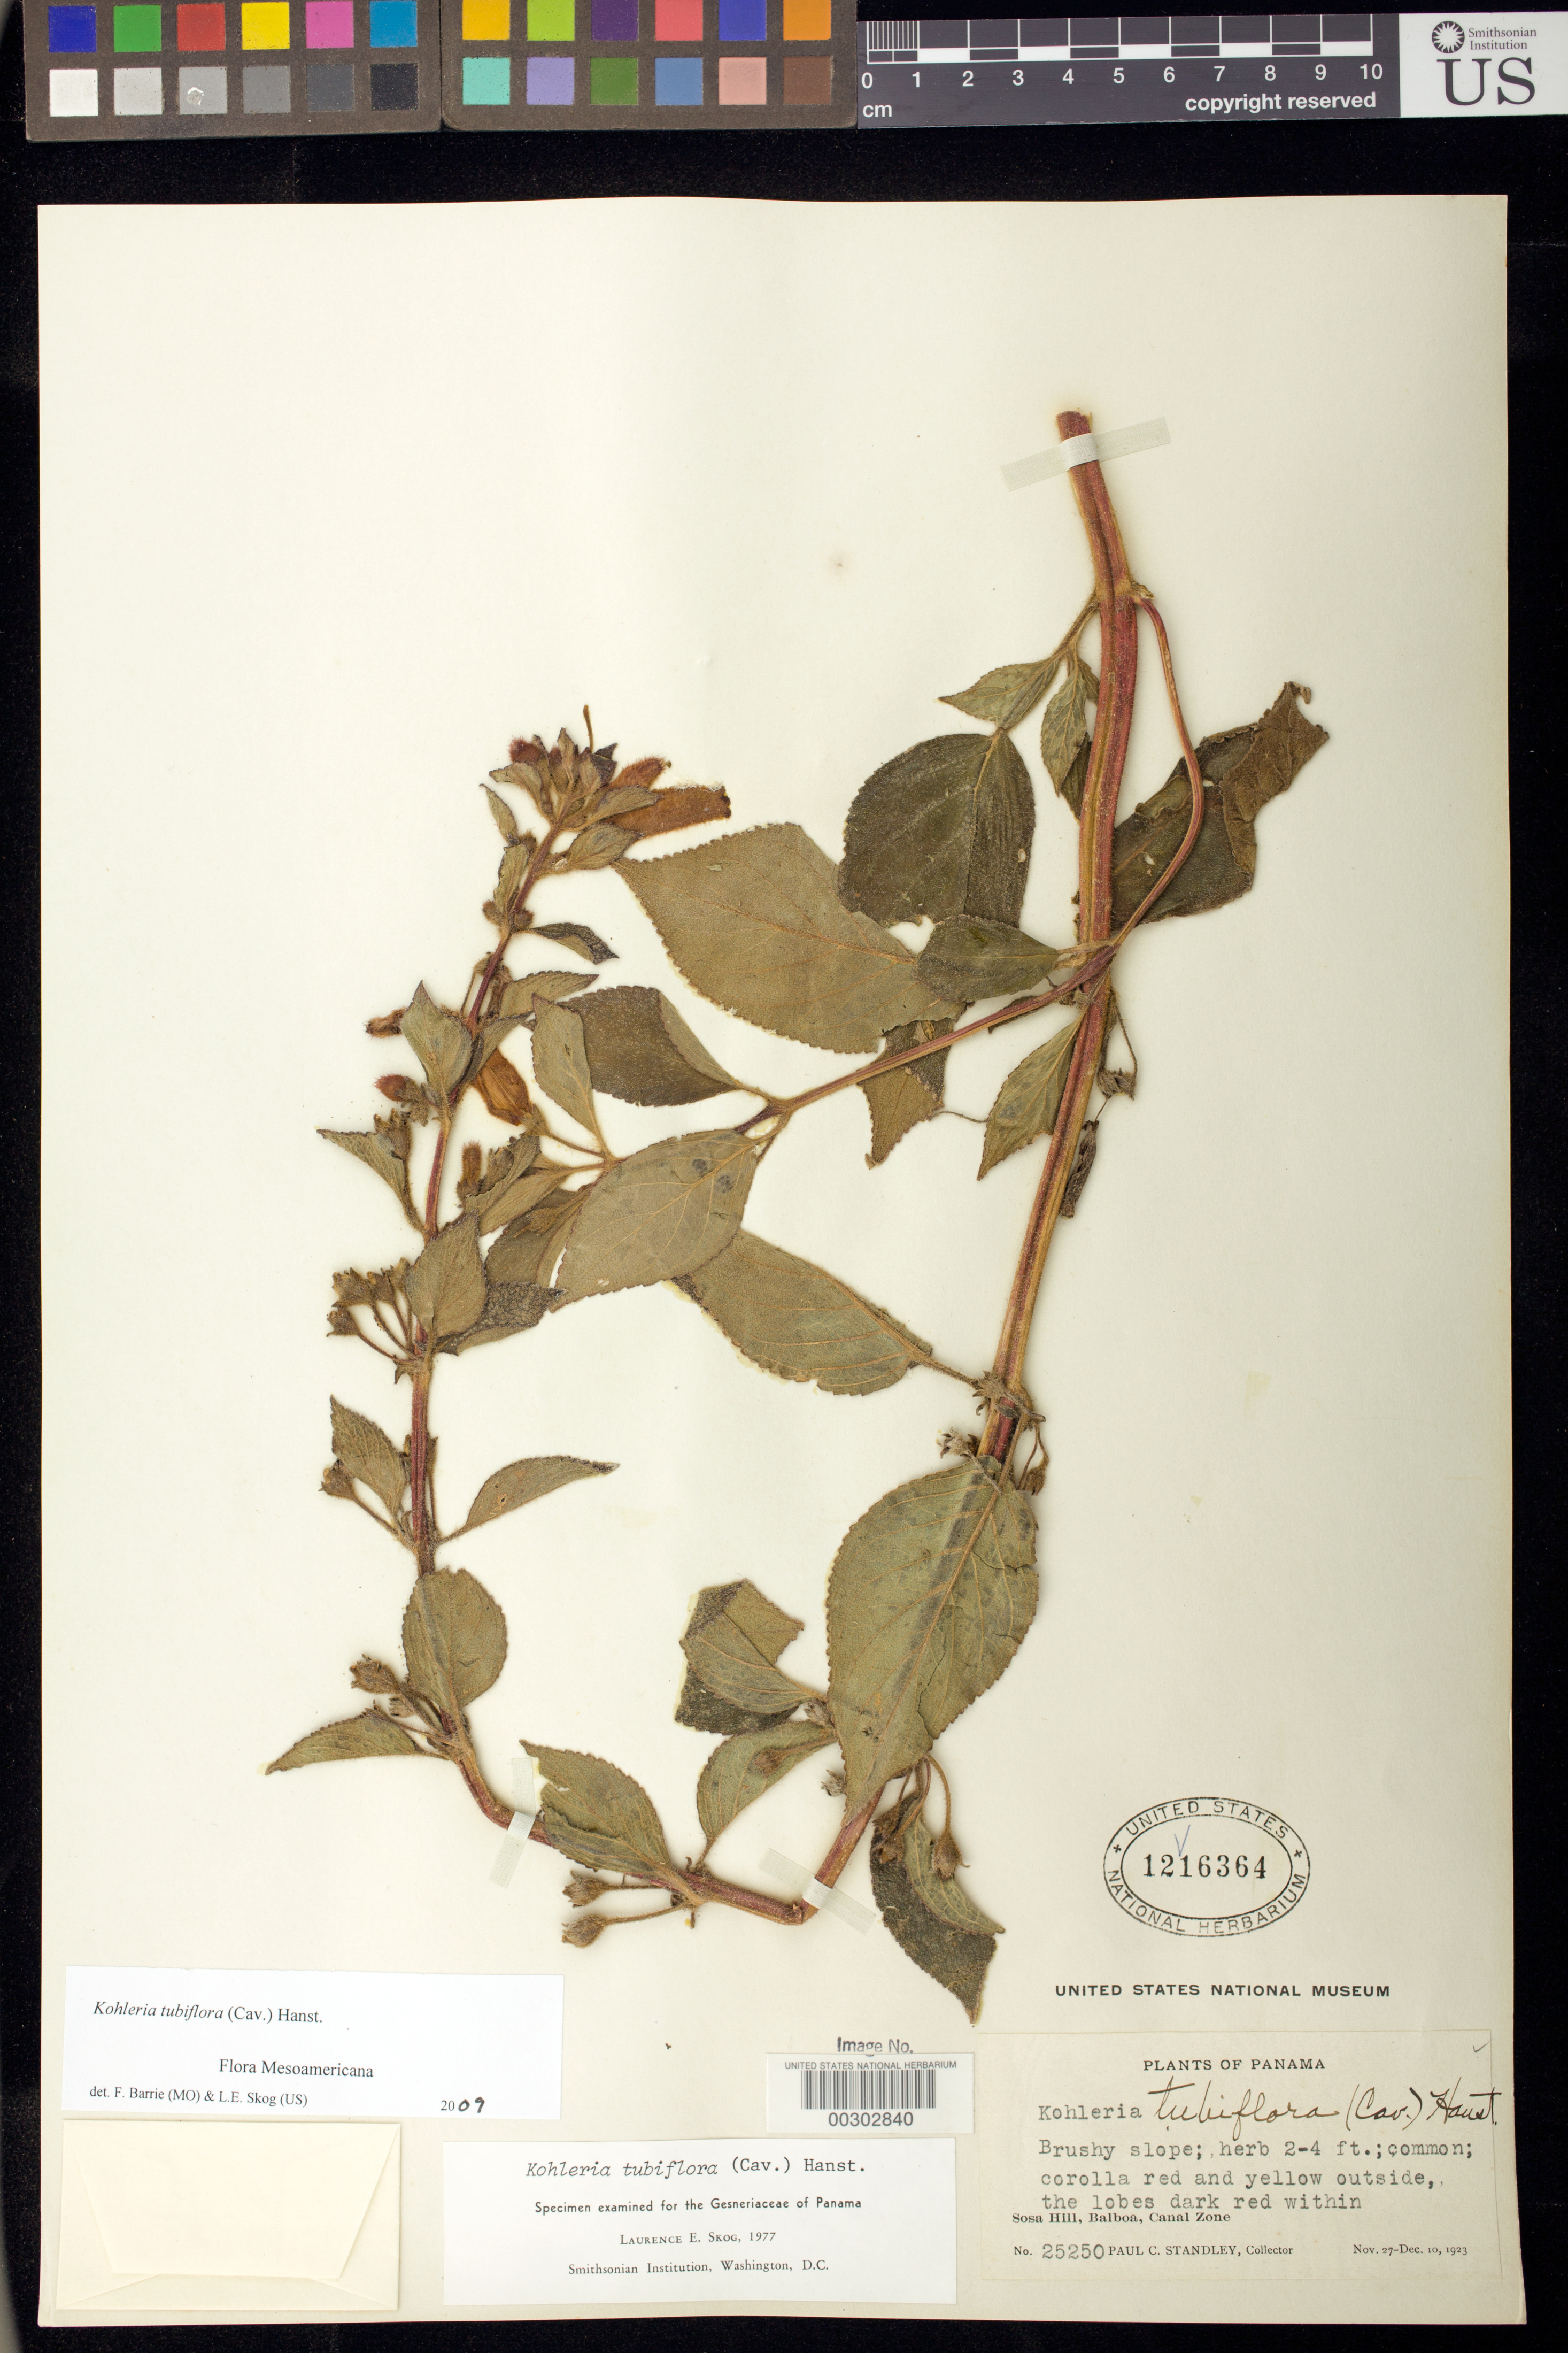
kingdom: Plantae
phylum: Tracheophyta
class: Magnoliopsida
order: Lamiales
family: Gesneriaceae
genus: Kohleria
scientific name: Kohleria tubiflora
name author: (Cav.) Hanst.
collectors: P. C. Standley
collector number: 25250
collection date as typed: Nov-Dec 1923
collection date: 1923-11/1923-12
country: Panama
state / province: Panamá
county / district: Canal Zone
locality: Sosa Hill, Balboa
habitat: Brushy slope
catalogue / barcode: US 1216364